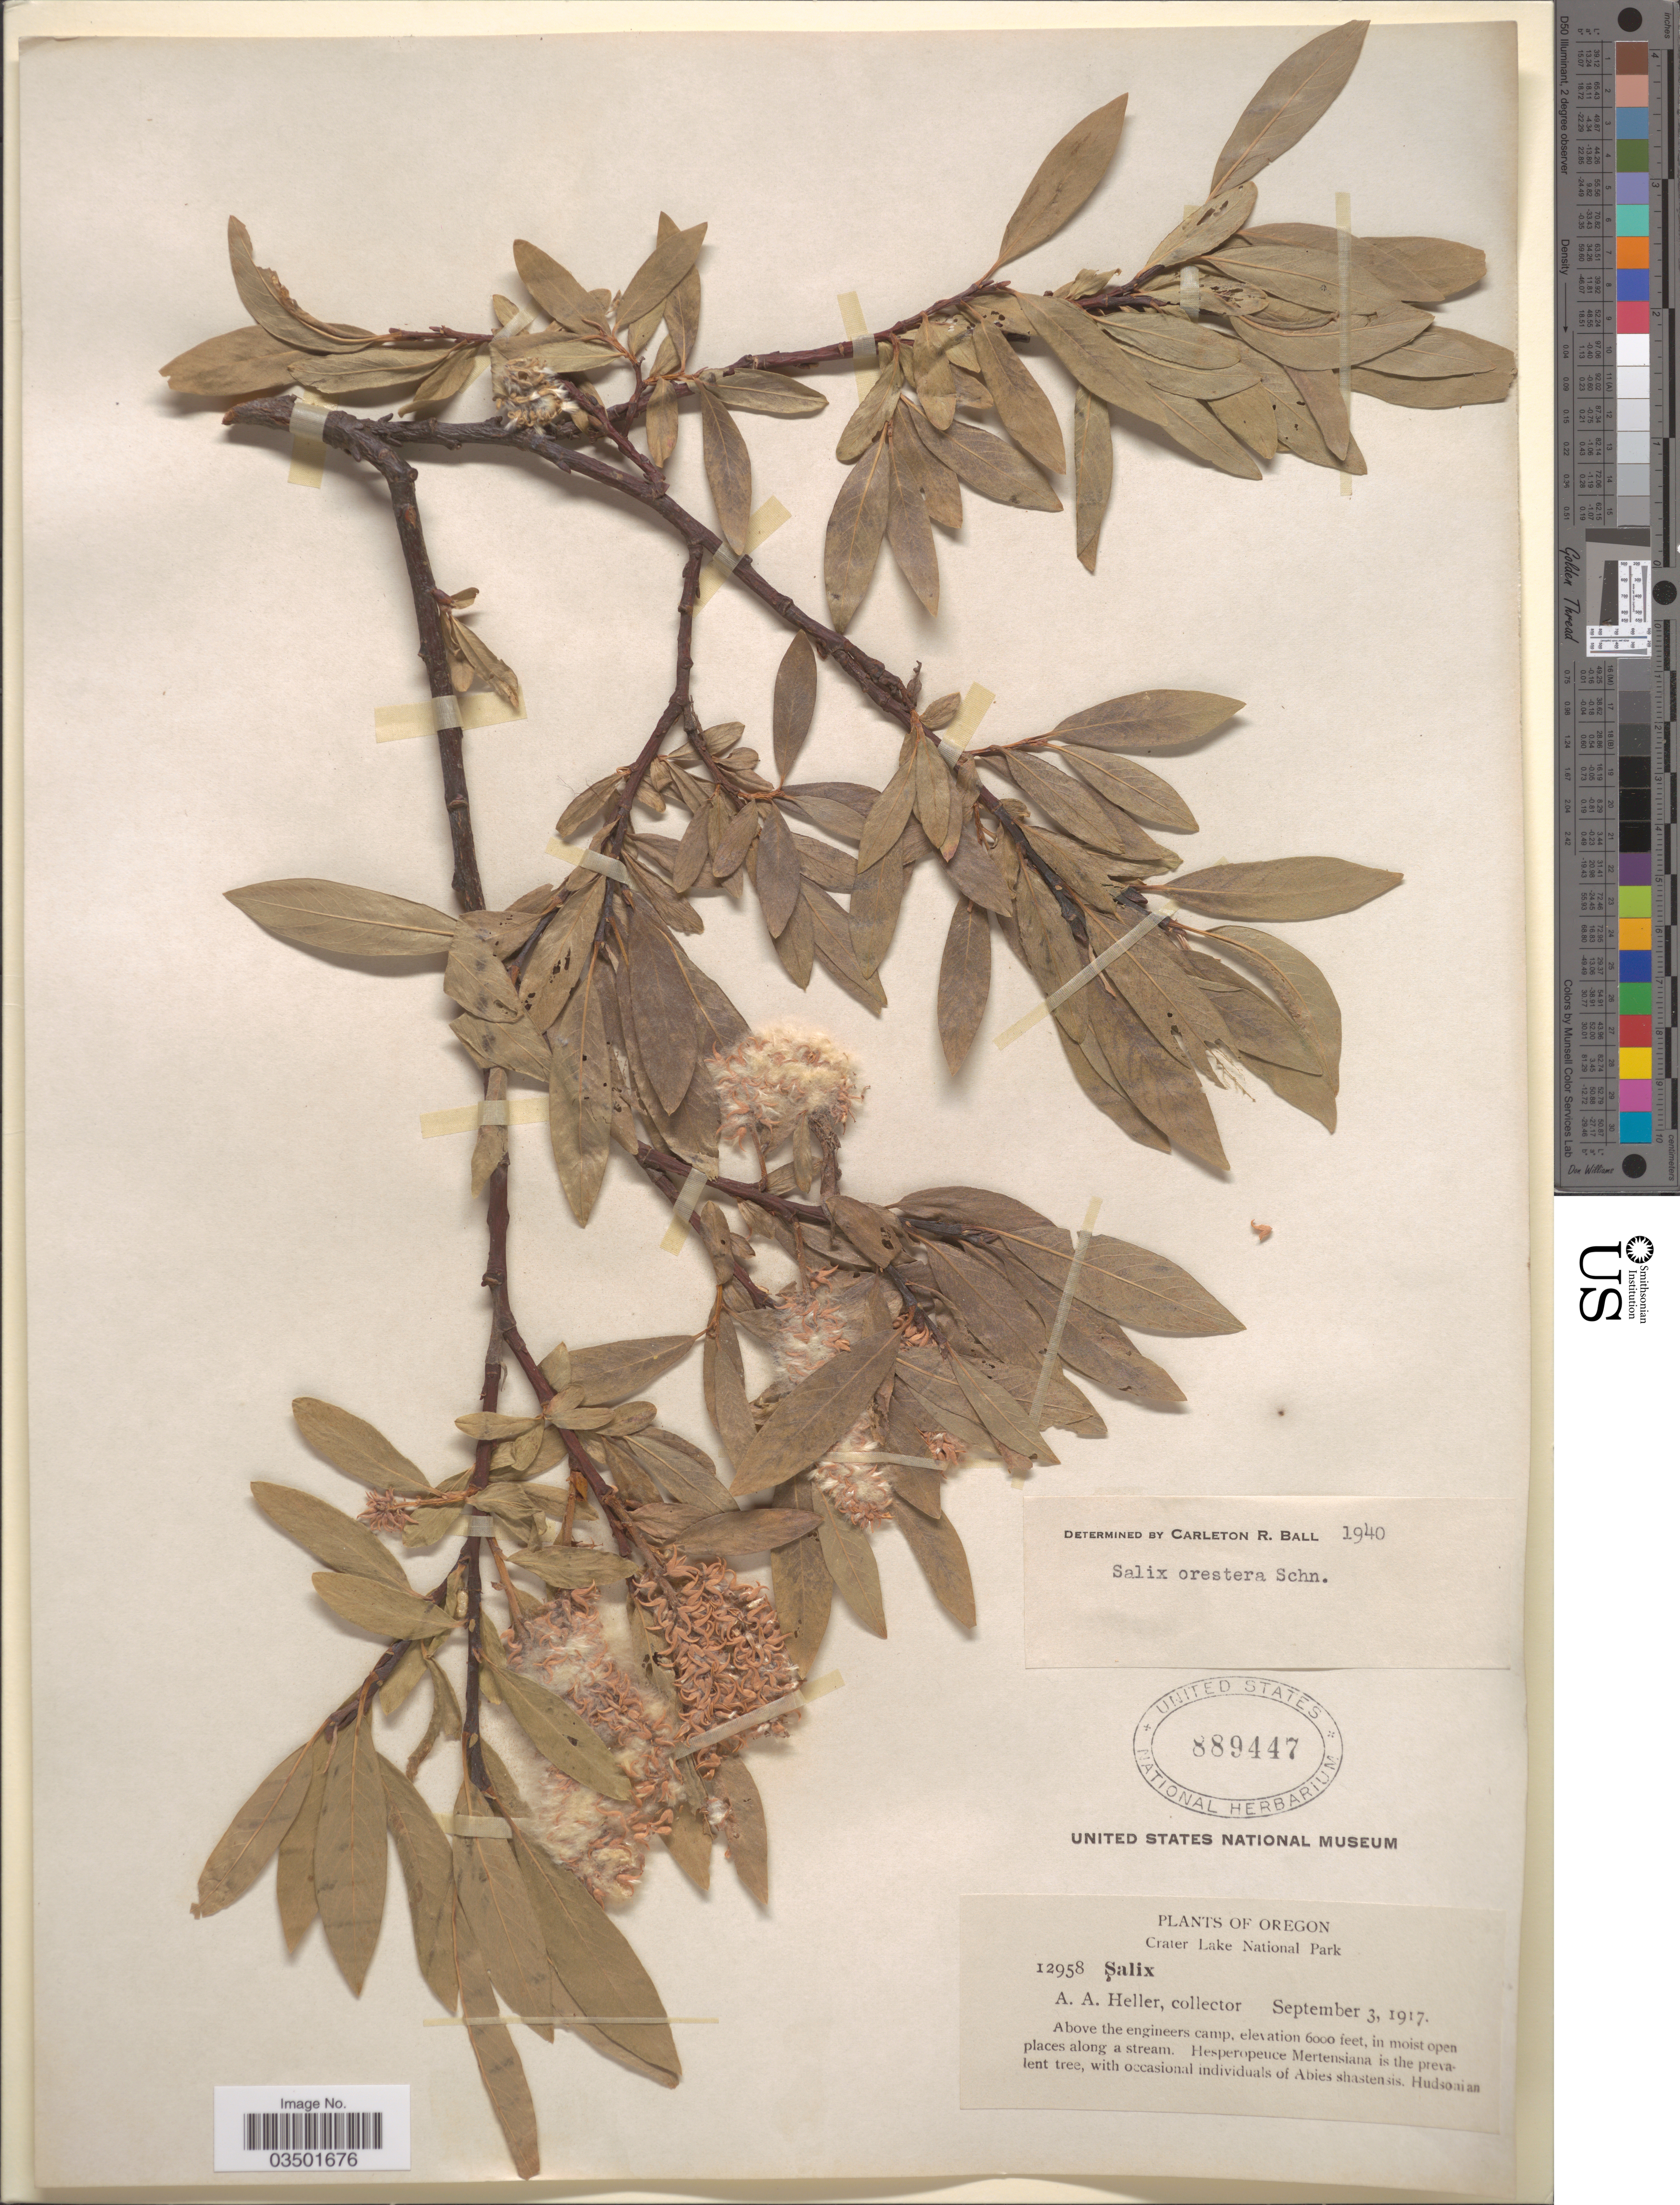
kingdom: Plantae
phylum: Tracheophyta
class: Magnoliopsida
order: Malpighiales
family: Salicaceae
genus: Salix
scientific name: Salix orestera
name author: C.K. Schneid.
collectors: A. A. Heller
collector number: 12958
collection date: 1917-09-03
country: United States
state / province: Oregon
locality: Crater Lake National Park. Above the engineers camp.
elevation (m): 1829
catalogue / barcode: US 889447